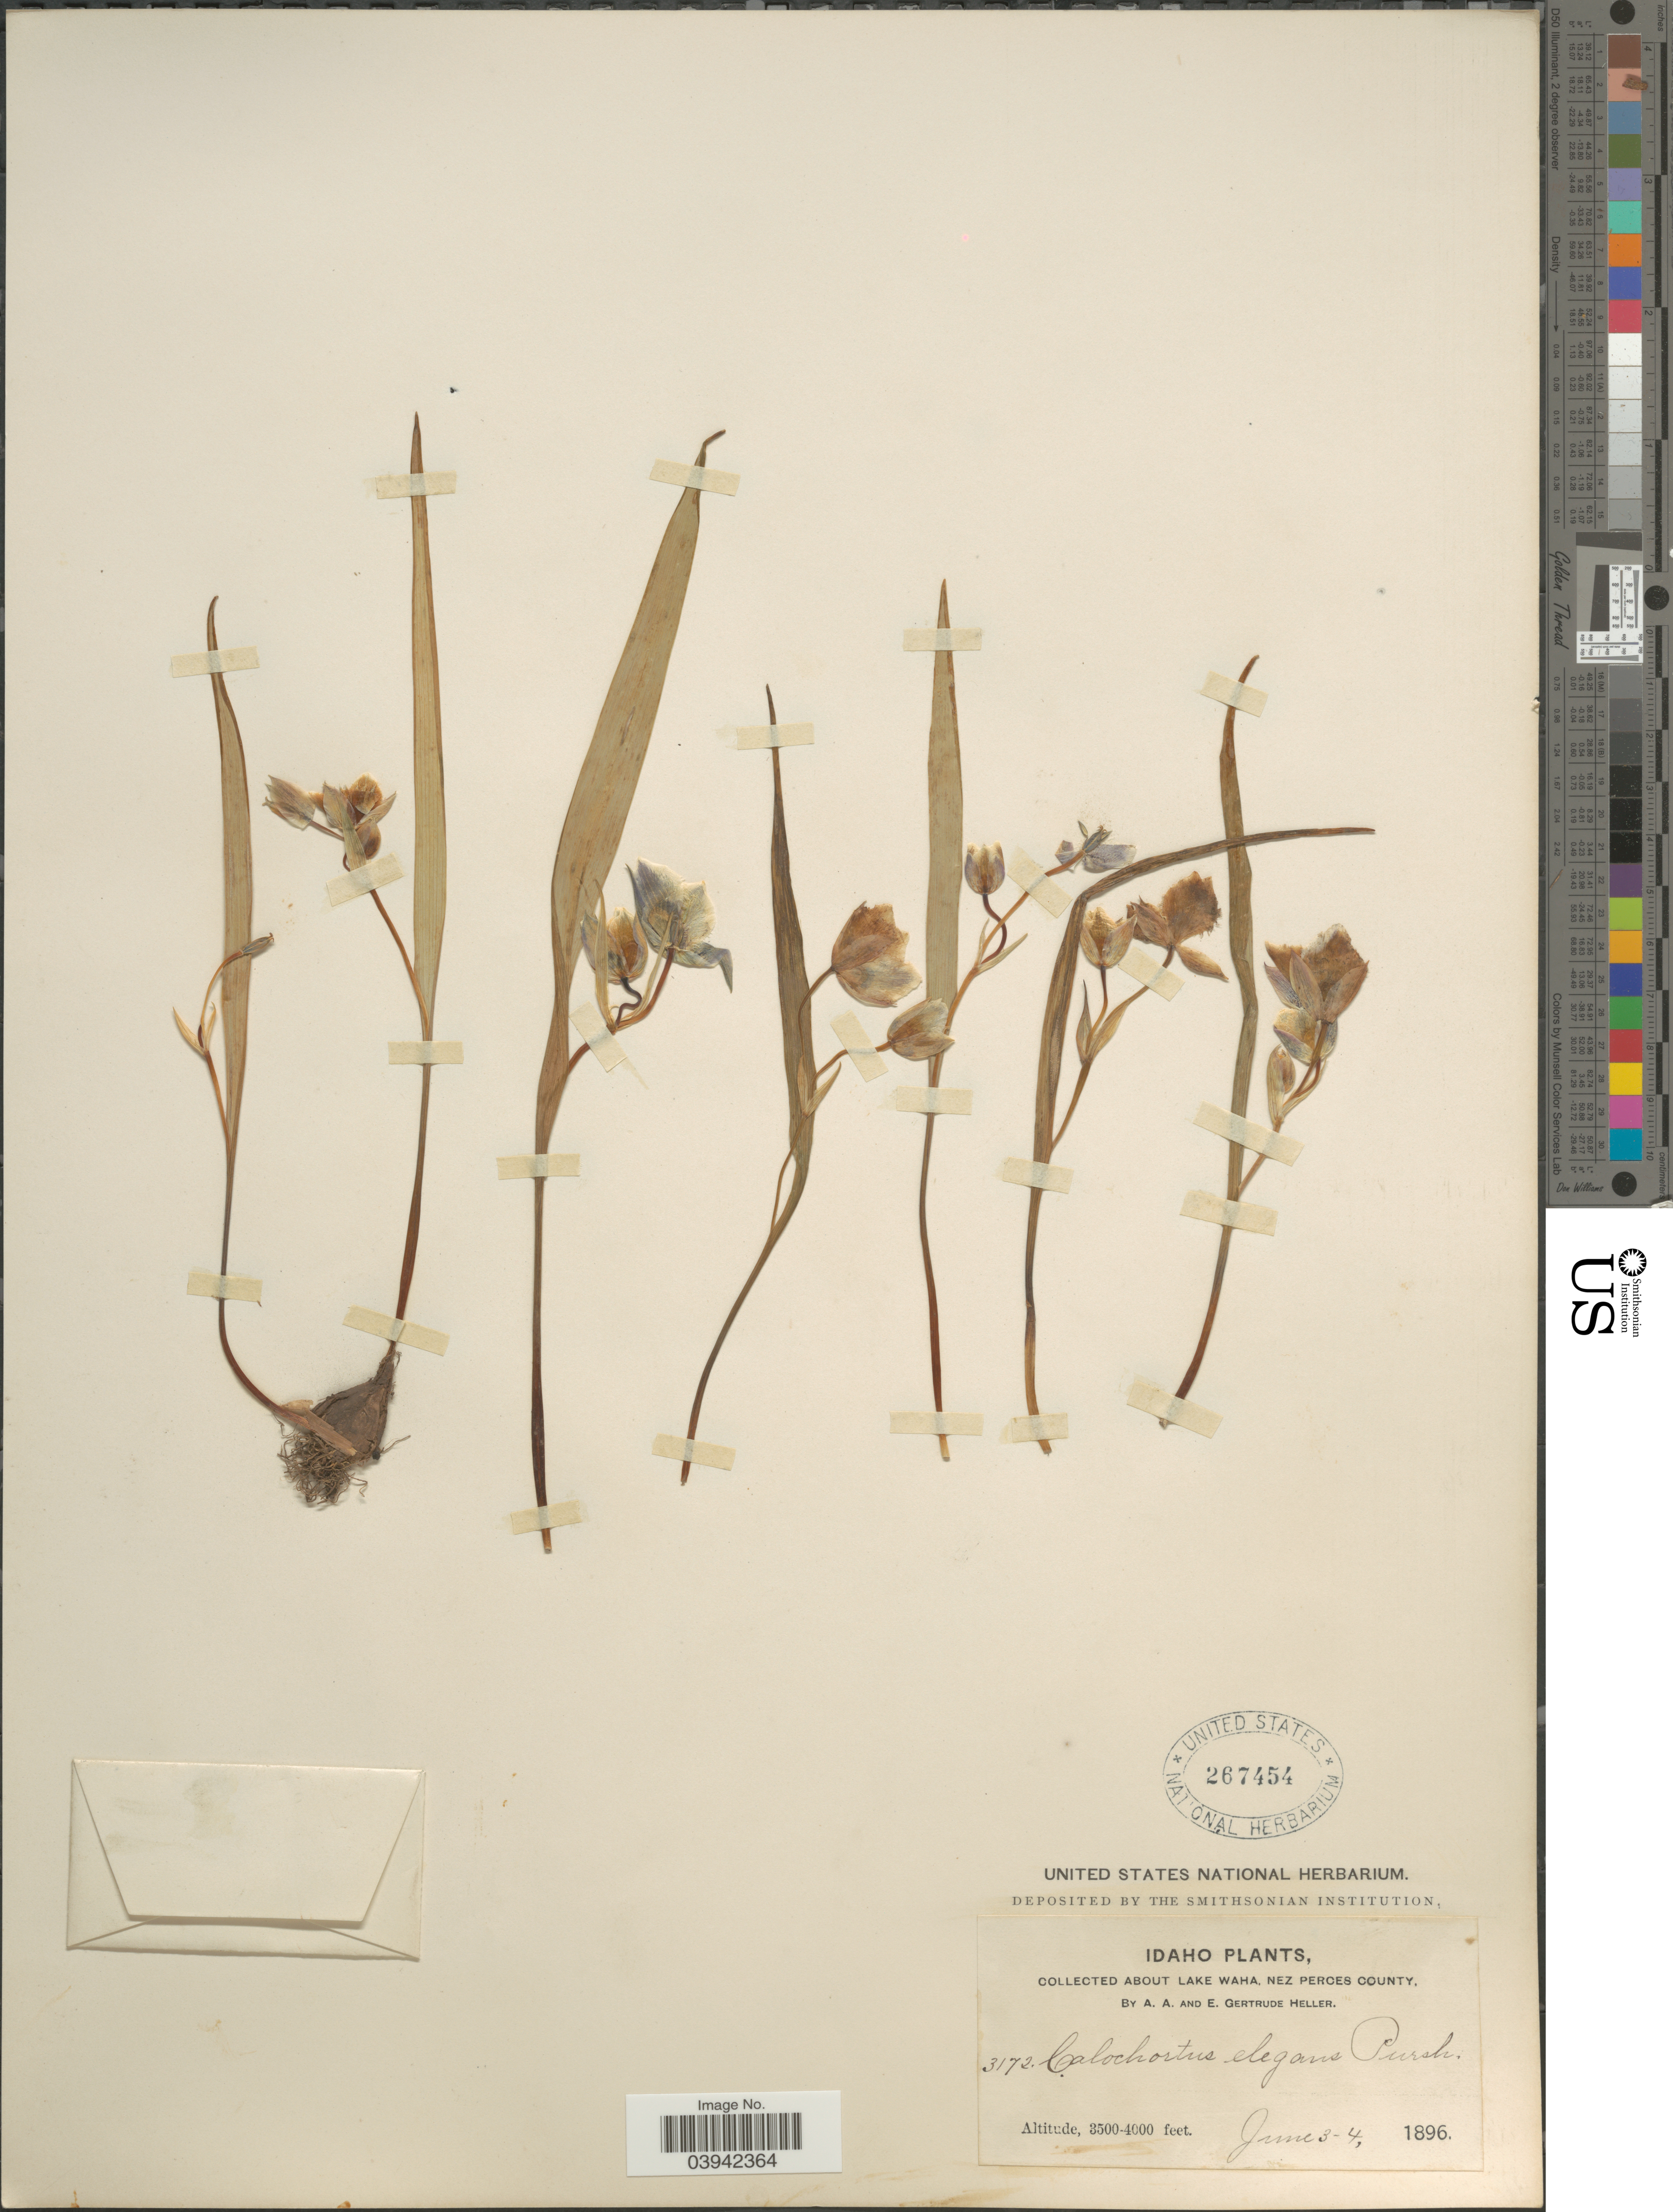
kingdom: Plantae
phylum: Tracheophyta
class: Liliopsida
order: Liliales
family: Liliaceae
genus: Calochortus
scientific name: Calochortus elegans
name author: Pursh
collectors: A. A. Heller & E. G. Heller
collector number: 3172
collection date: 1896-06-03/1896-06-04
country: United States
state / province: Idaho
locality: About Lake Waha, Nez Perces County.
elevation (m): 1067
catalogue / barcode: US 267454